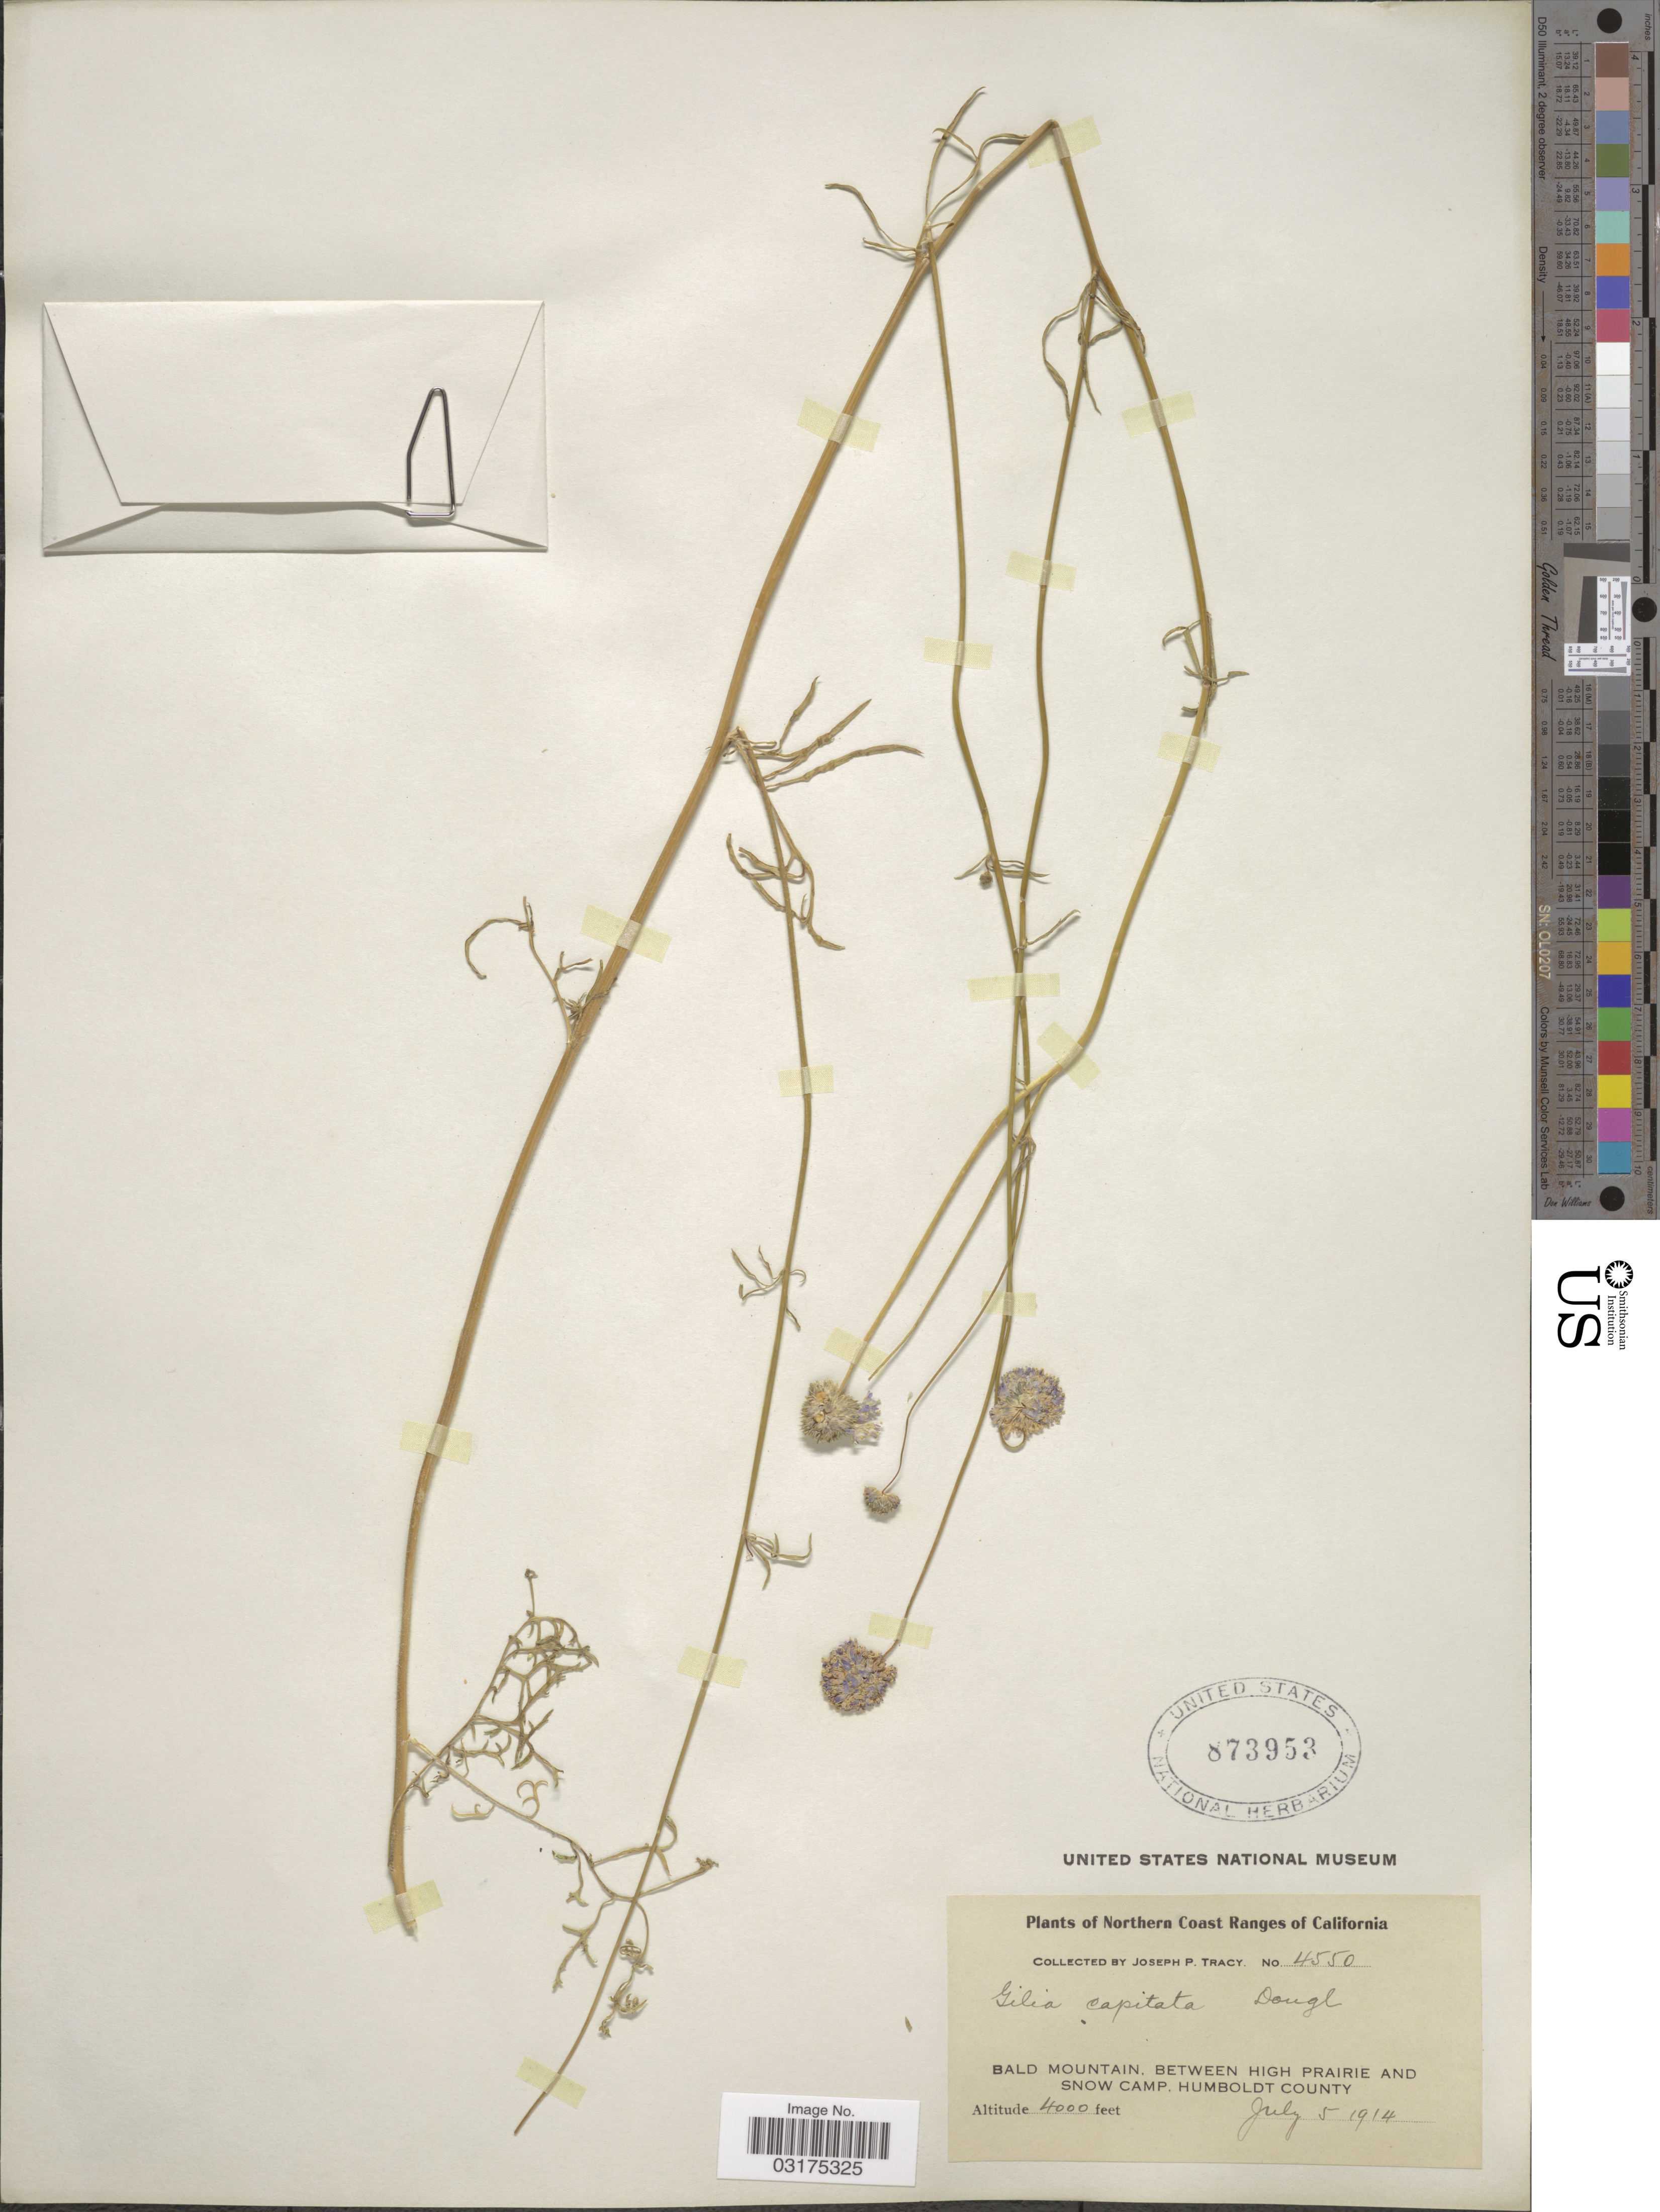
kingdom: Plantae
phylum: Tracheophyta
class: Magnoliopsida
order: Ericales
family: Polemoniaceae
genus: Gilia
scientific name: Gilia capitata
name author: Sims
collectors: J. Tracy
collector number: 4550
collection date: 1914-07-05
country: United States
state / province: California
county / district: Humboldt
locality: Northern Coast of Coast Ranges of California, Bald Mountain, Between High Prairie and Snow Camp, Humboldt County.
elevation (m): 1219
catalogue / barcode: US 873953